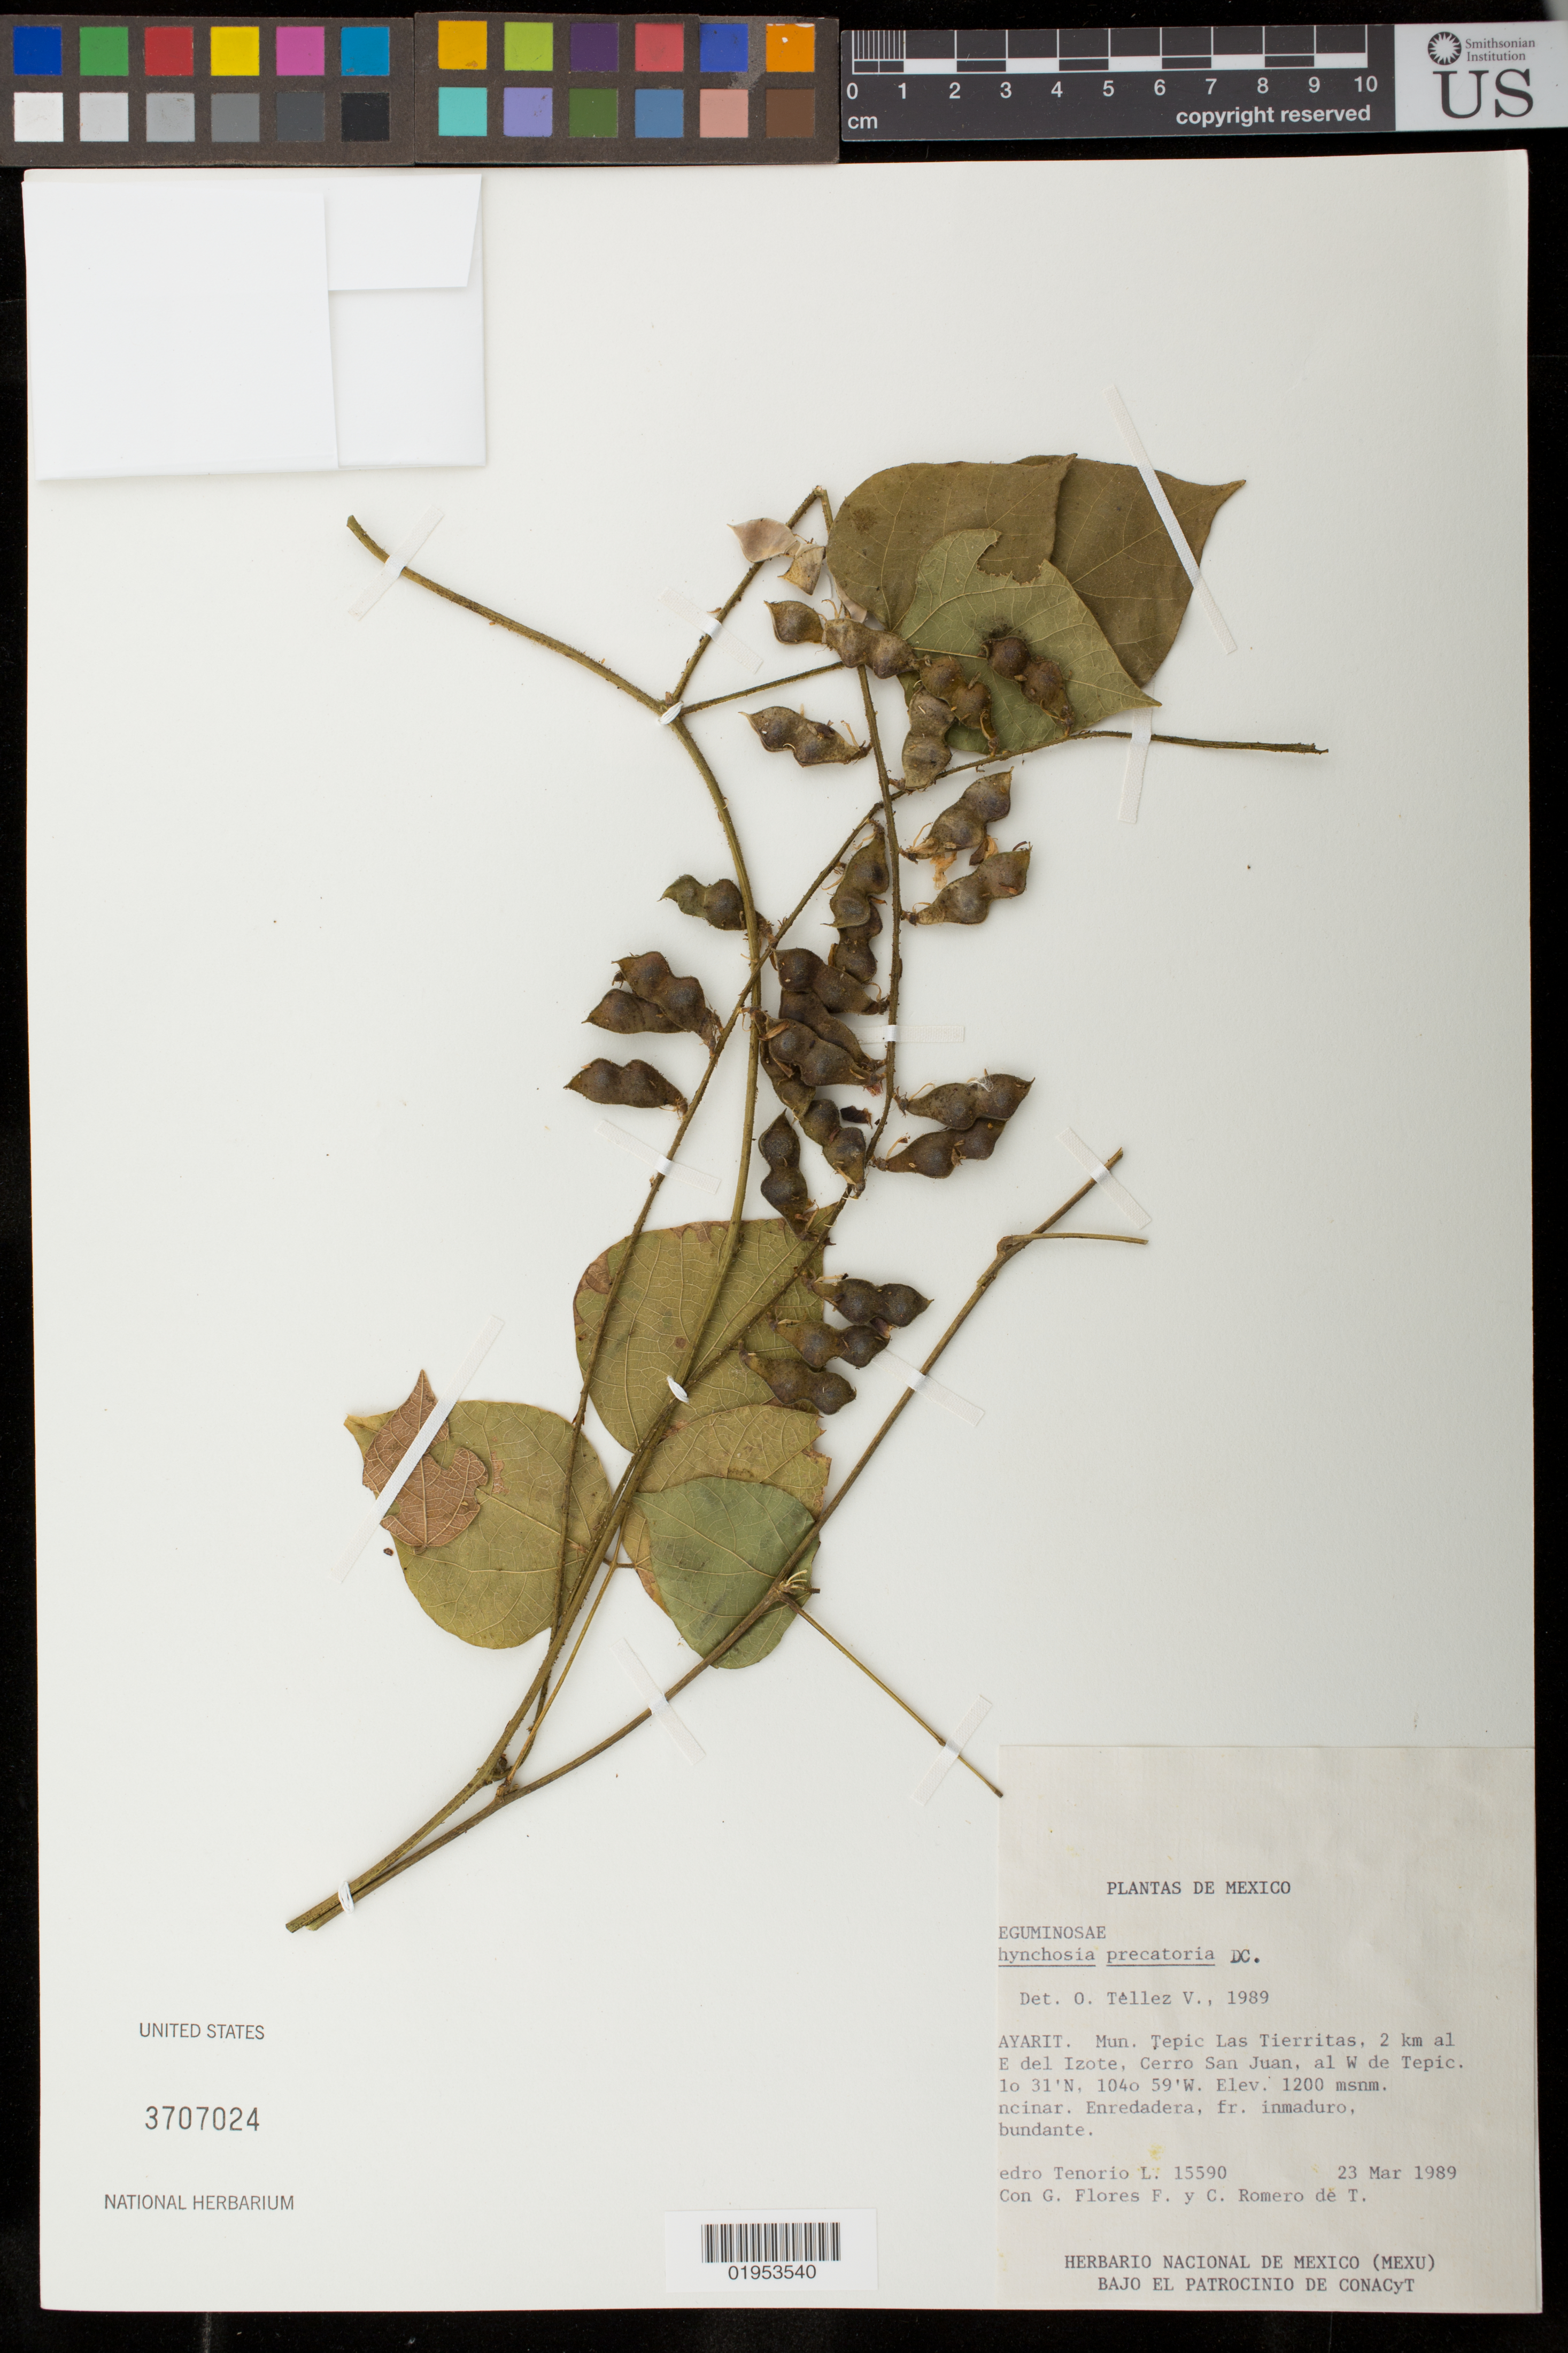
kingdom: Plantae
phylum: Tracheophyta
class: Magnoliopsida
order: Fabales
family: Fabaceae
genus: Rhynchosia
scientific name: Rhynchosia precatoria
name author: (Willd.) DC.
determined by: Téllez V., Oswaldo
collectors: P. Tenorio L., G. Flores F. & C. Romero de T.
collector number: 15590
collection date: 1989-03-23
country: Mexico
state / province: Nayarit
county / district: Tepic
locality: Las Tierritas, 2 km al E del Izote, Cerro San Juan, al W de Tepic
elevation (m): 1200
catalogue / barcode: US 3707024